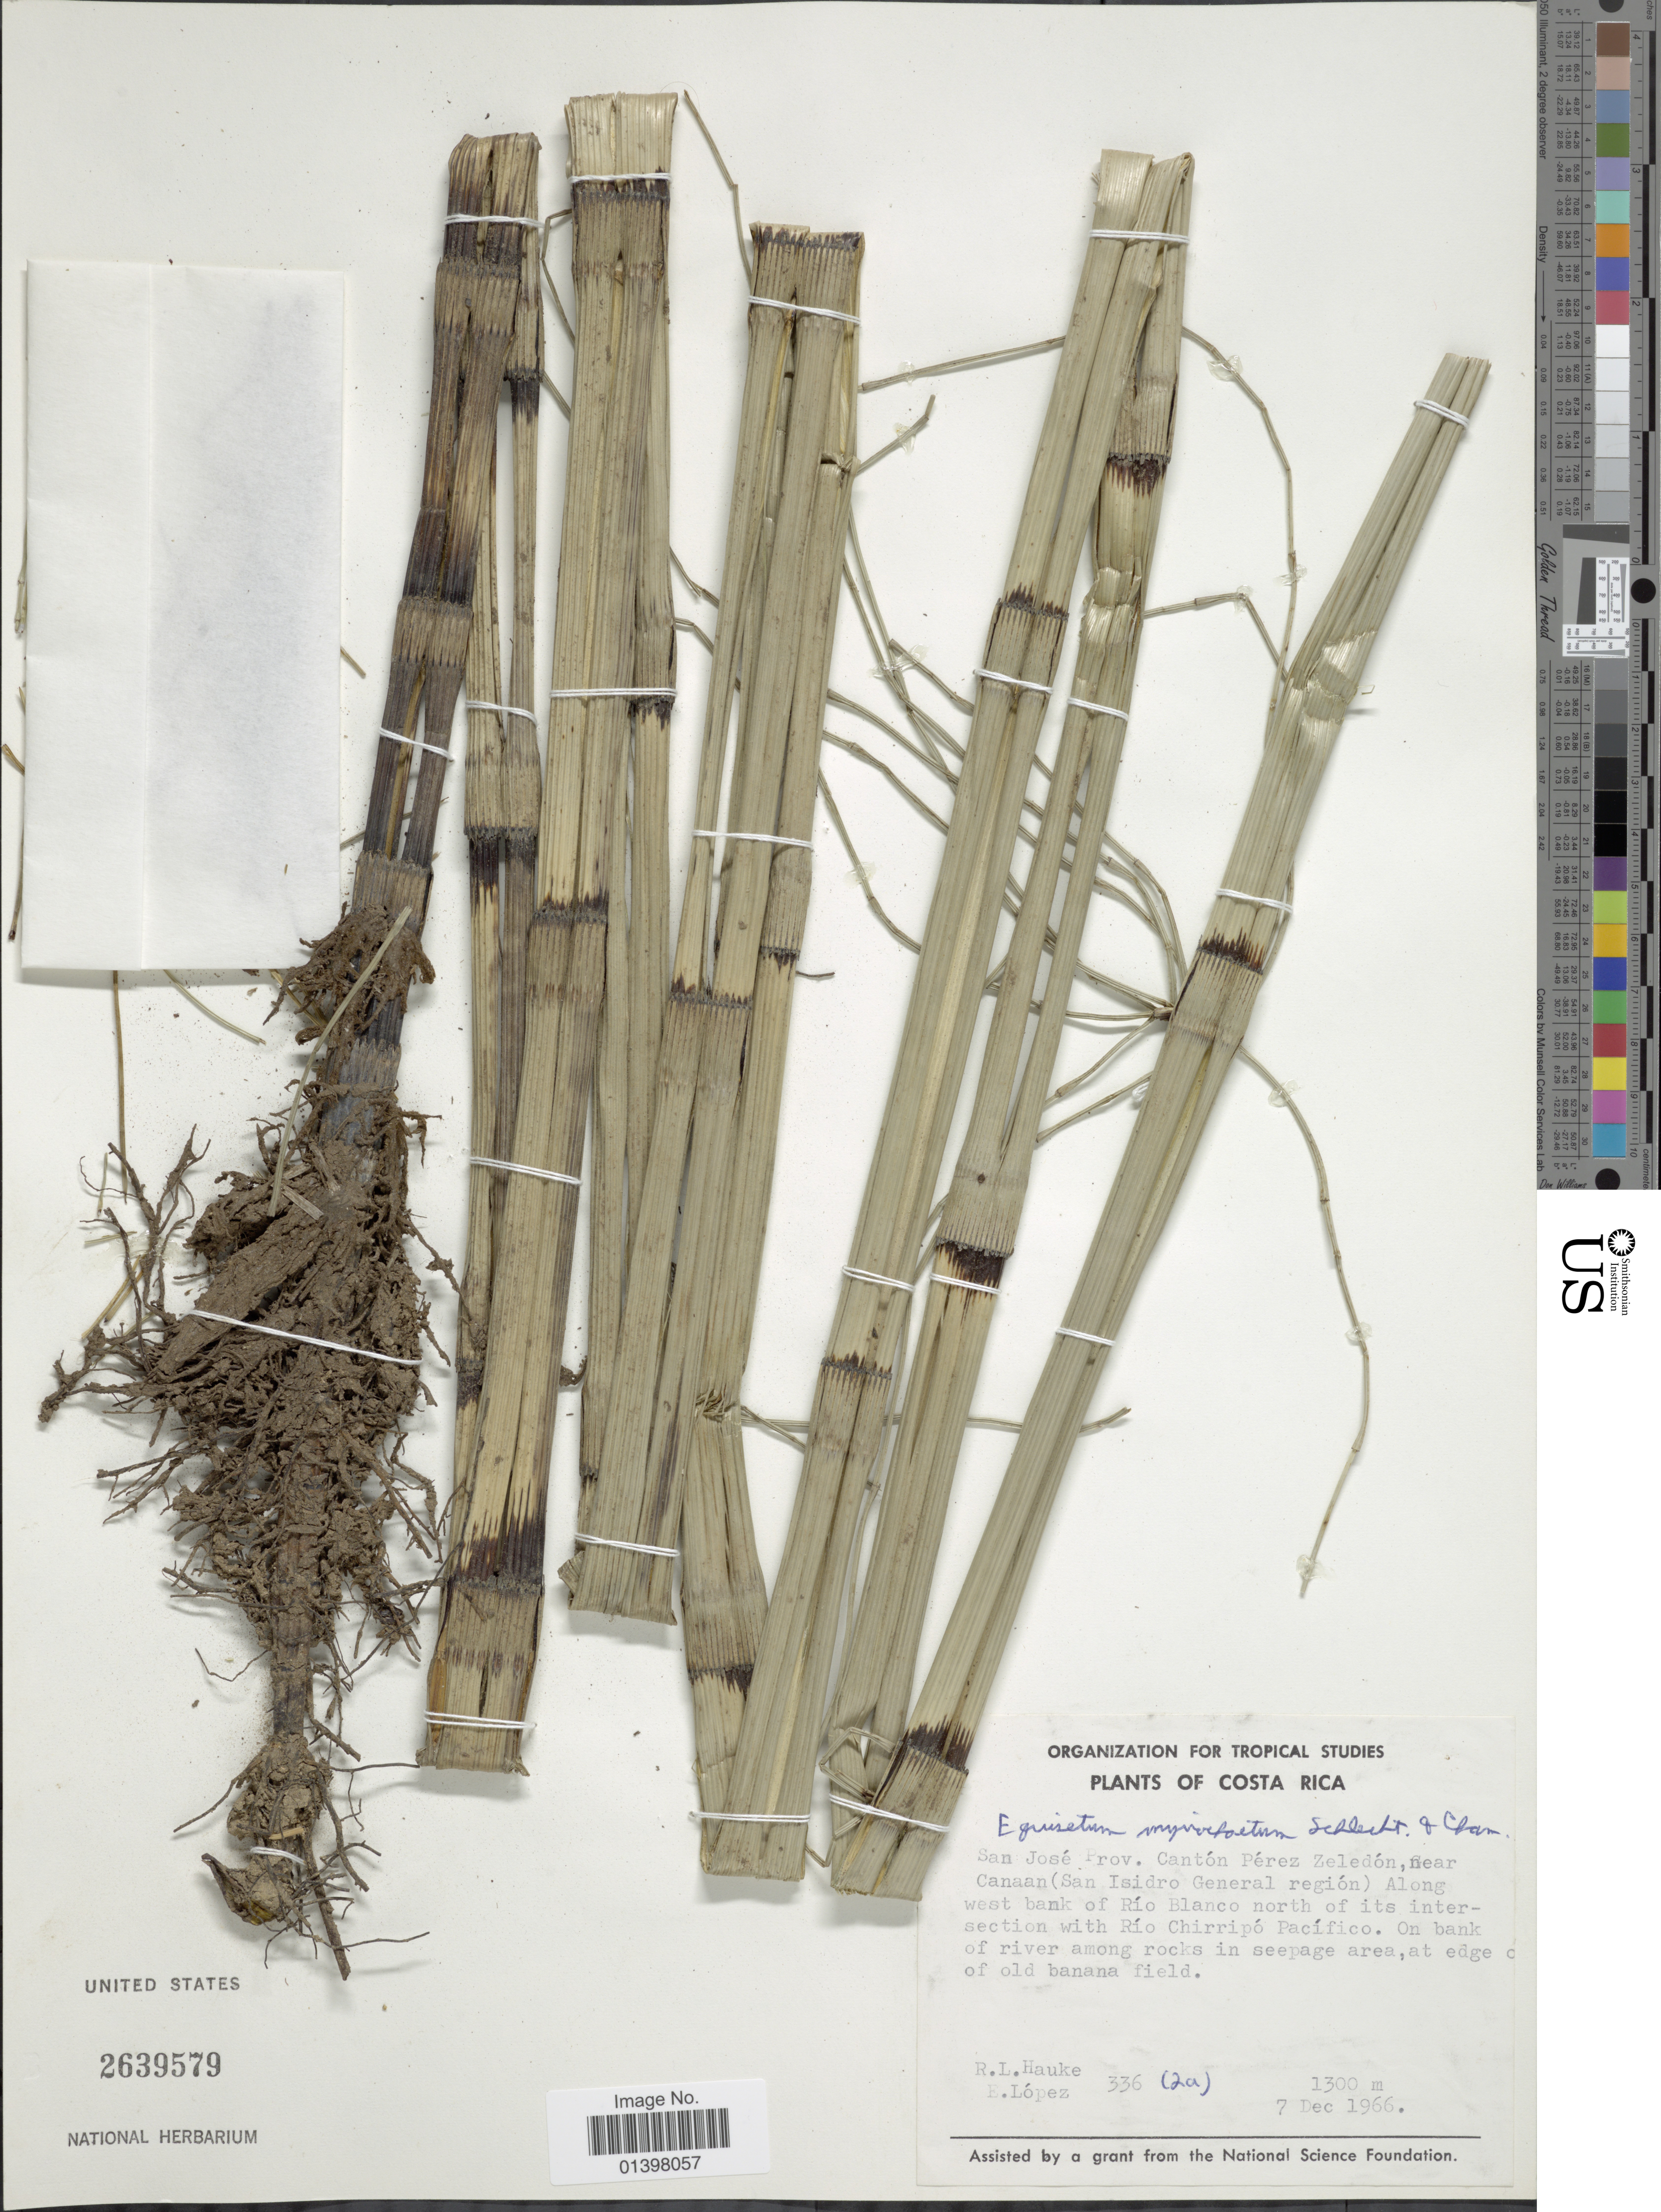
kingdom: Plantae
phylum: Tracheophyta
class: Polypodiopsida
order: Equisetales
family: Equisetaceae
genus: Equisetum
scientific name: Equisetum myriochaetum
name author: Schltdl. & Cham.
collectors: R. Hauke & E. López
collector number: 336 (2a)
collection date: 1966-12-07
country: Costa Rica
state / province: San José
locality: Prov. Cantón Pérez Zeledón, near Canaan (San Isidro general región) Along west bank of Río Blanco north of its intersection with Río Chirripó Pacifico, On bank of river among rocks in seepage area, at edge of old banana field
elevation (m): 1300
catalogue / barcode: US 2639579